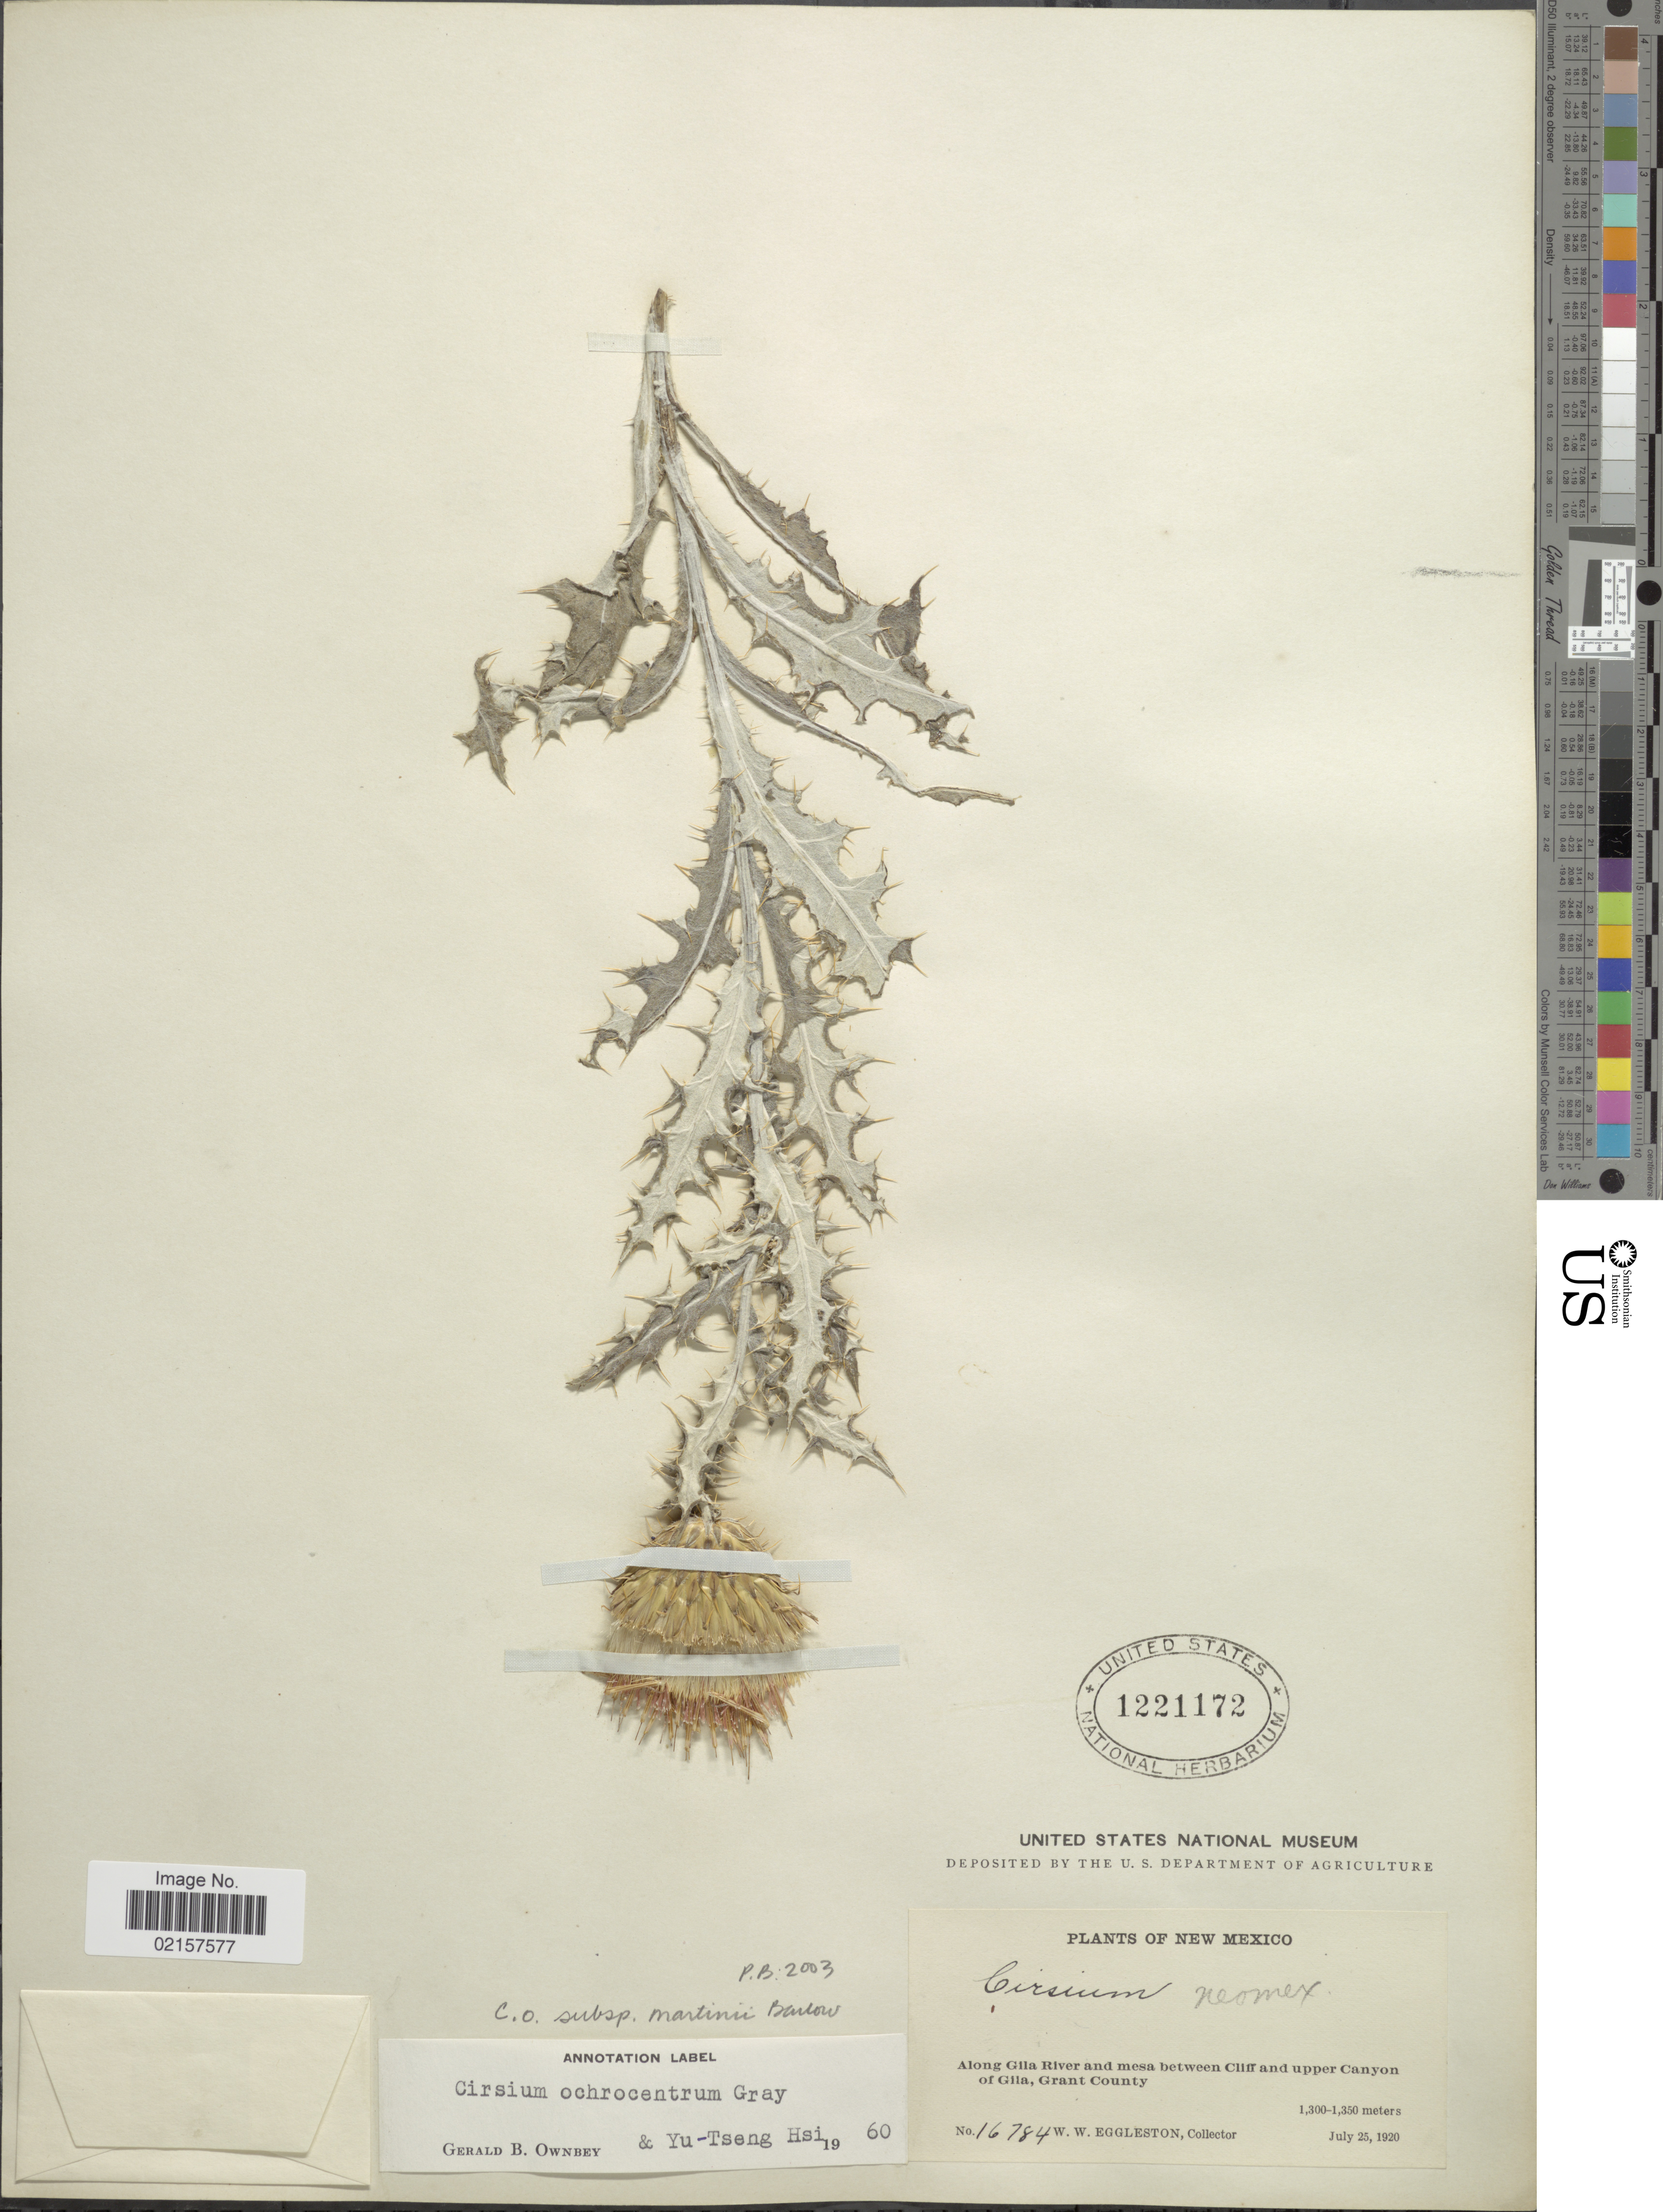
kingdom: Plantae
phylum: Tracheophyta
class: Magnoliopsida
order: Asterales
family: Asteraceae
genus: Cirsium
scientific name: Cirsium ochrocentrum subsp. martinii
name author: Barlow-Irick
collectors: W. W. Eggleston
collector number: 16784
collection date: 1920-07-25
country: United States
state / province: New Mexico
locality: Along Gila River and mesa between Cliff and upper Canyon of Gila, Grant County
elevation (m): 1300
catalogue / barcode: US 1221172